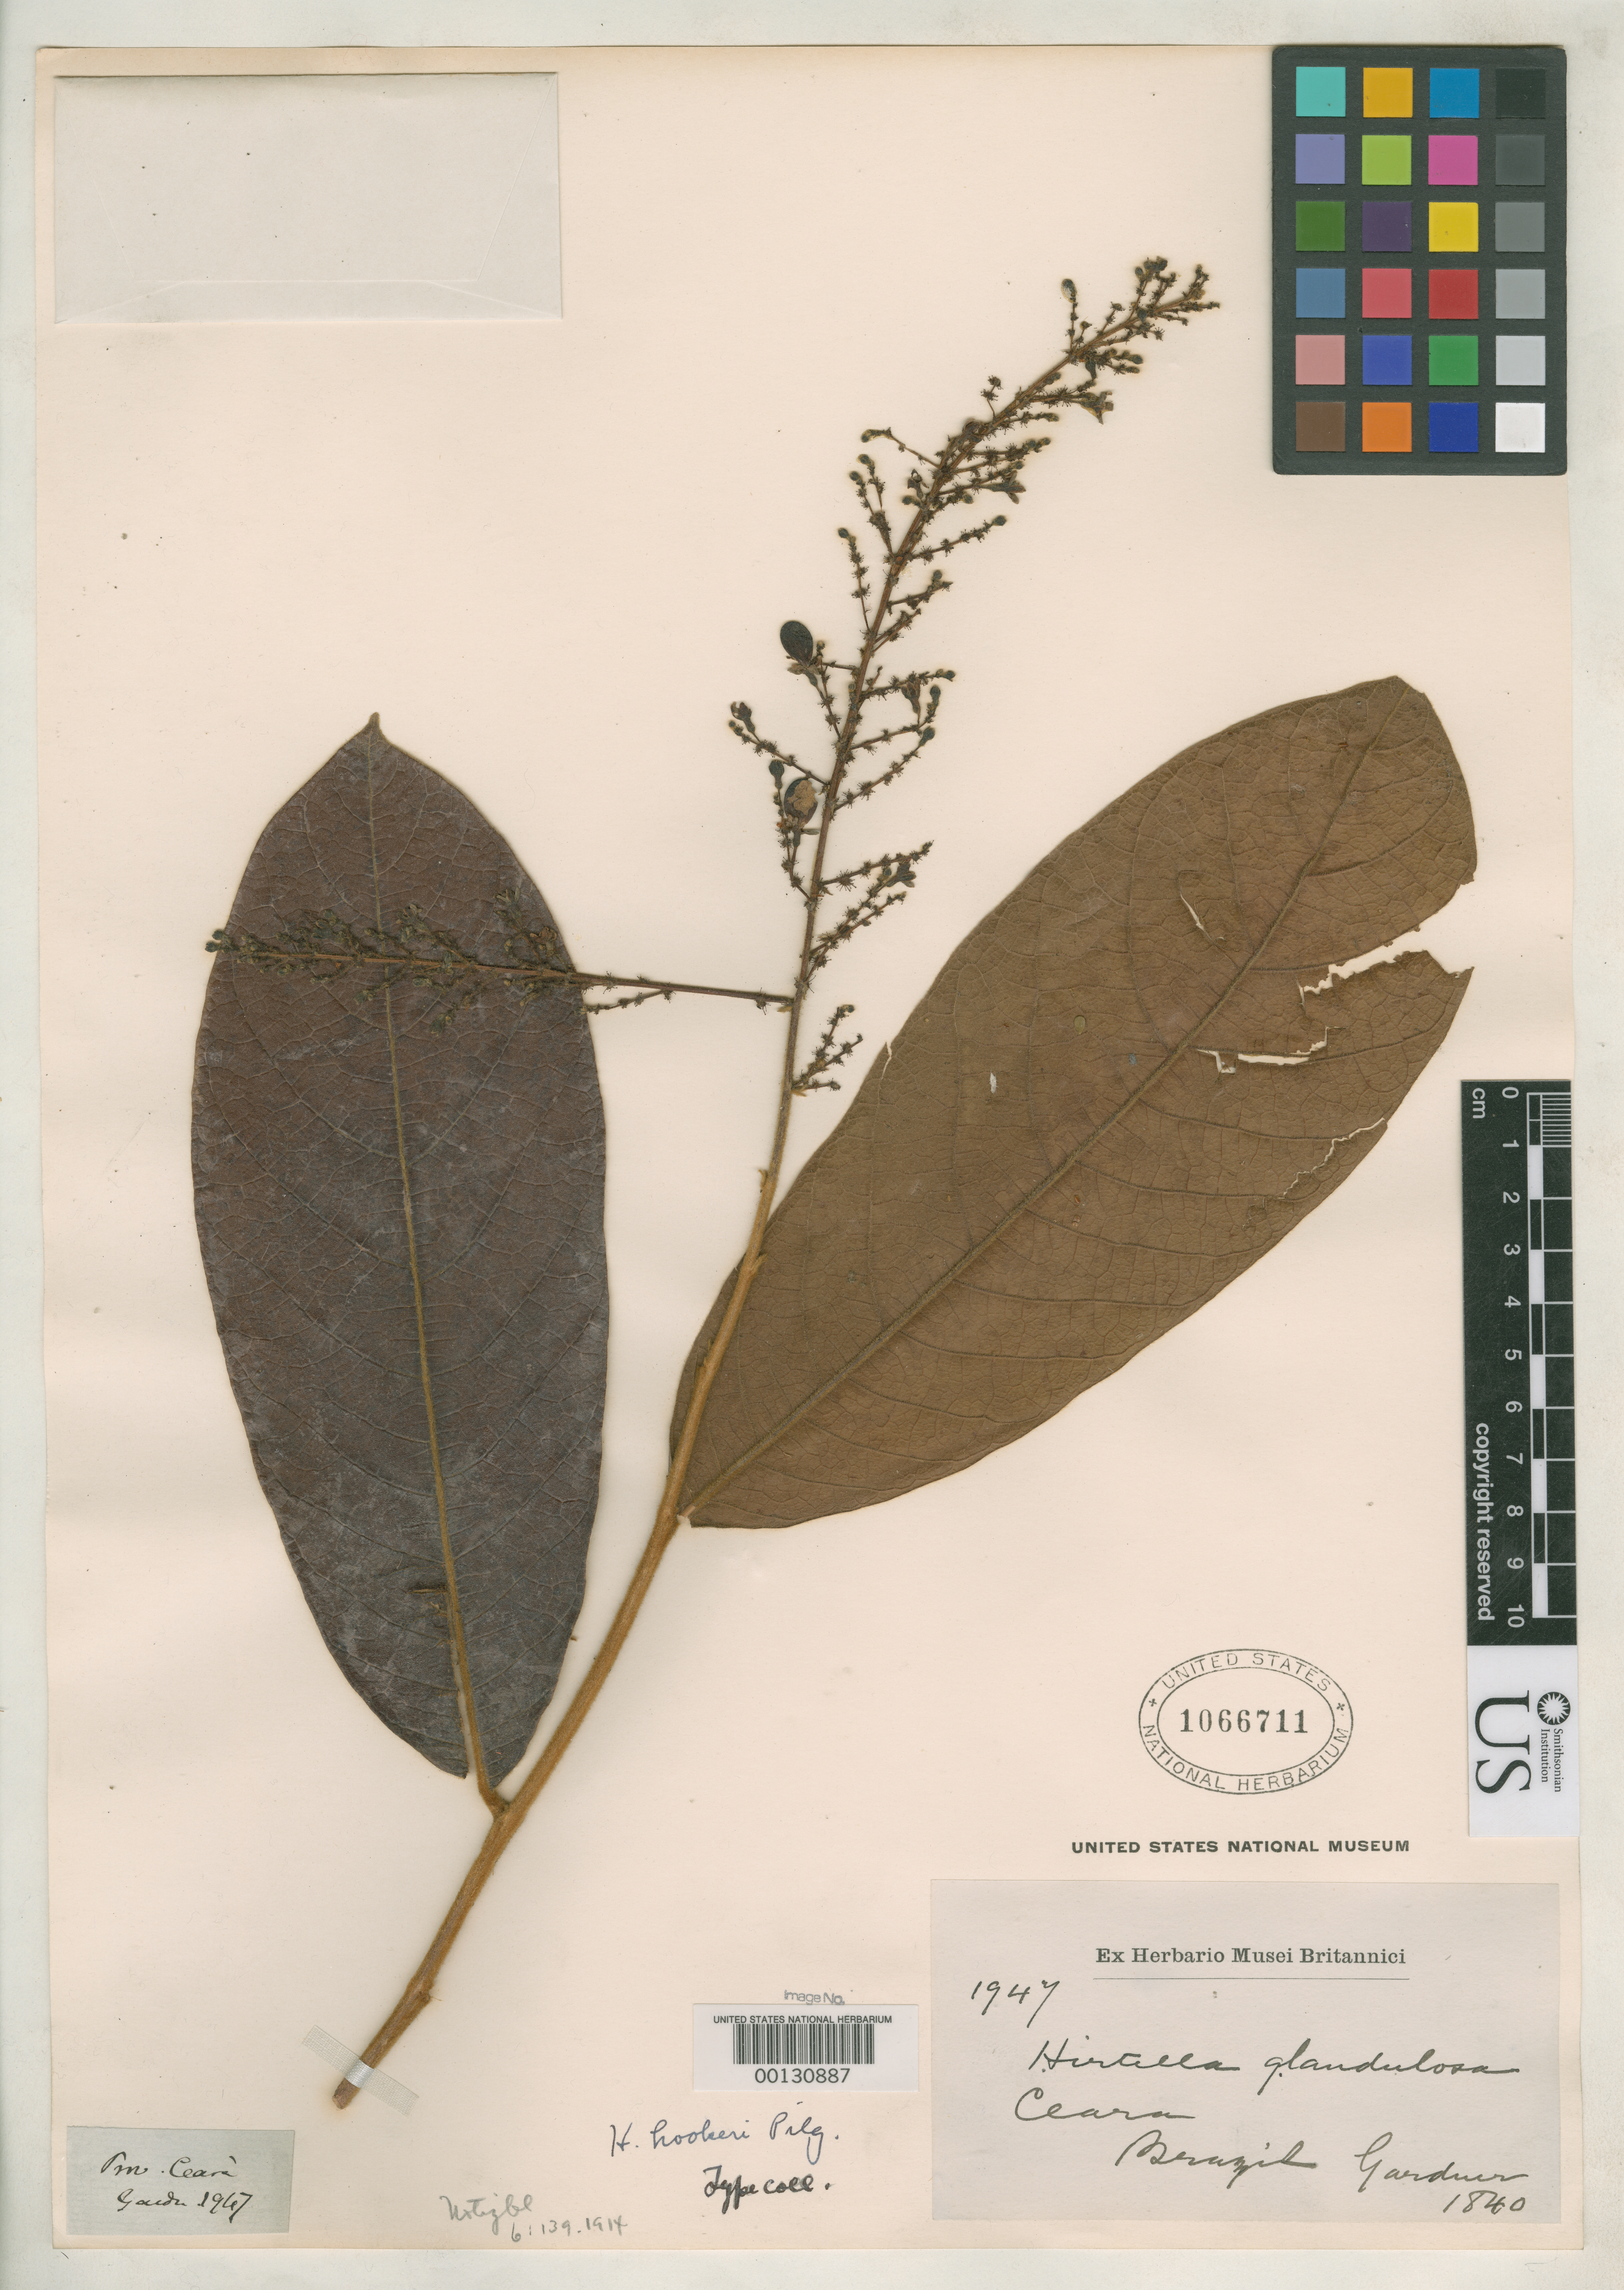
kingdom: Plantae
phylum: Tracheophyta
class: Magnoliopsida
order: Malpighiales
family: Chrysobalanaceae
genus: Hirtella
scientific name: Hirtella hookeri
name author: Pilg.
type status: Isotype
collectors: G. Gardner & R. Shuttleworth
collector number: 1947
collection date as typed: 1840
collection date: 1840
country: Brazil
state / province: Ceará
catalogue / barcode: US 1066711